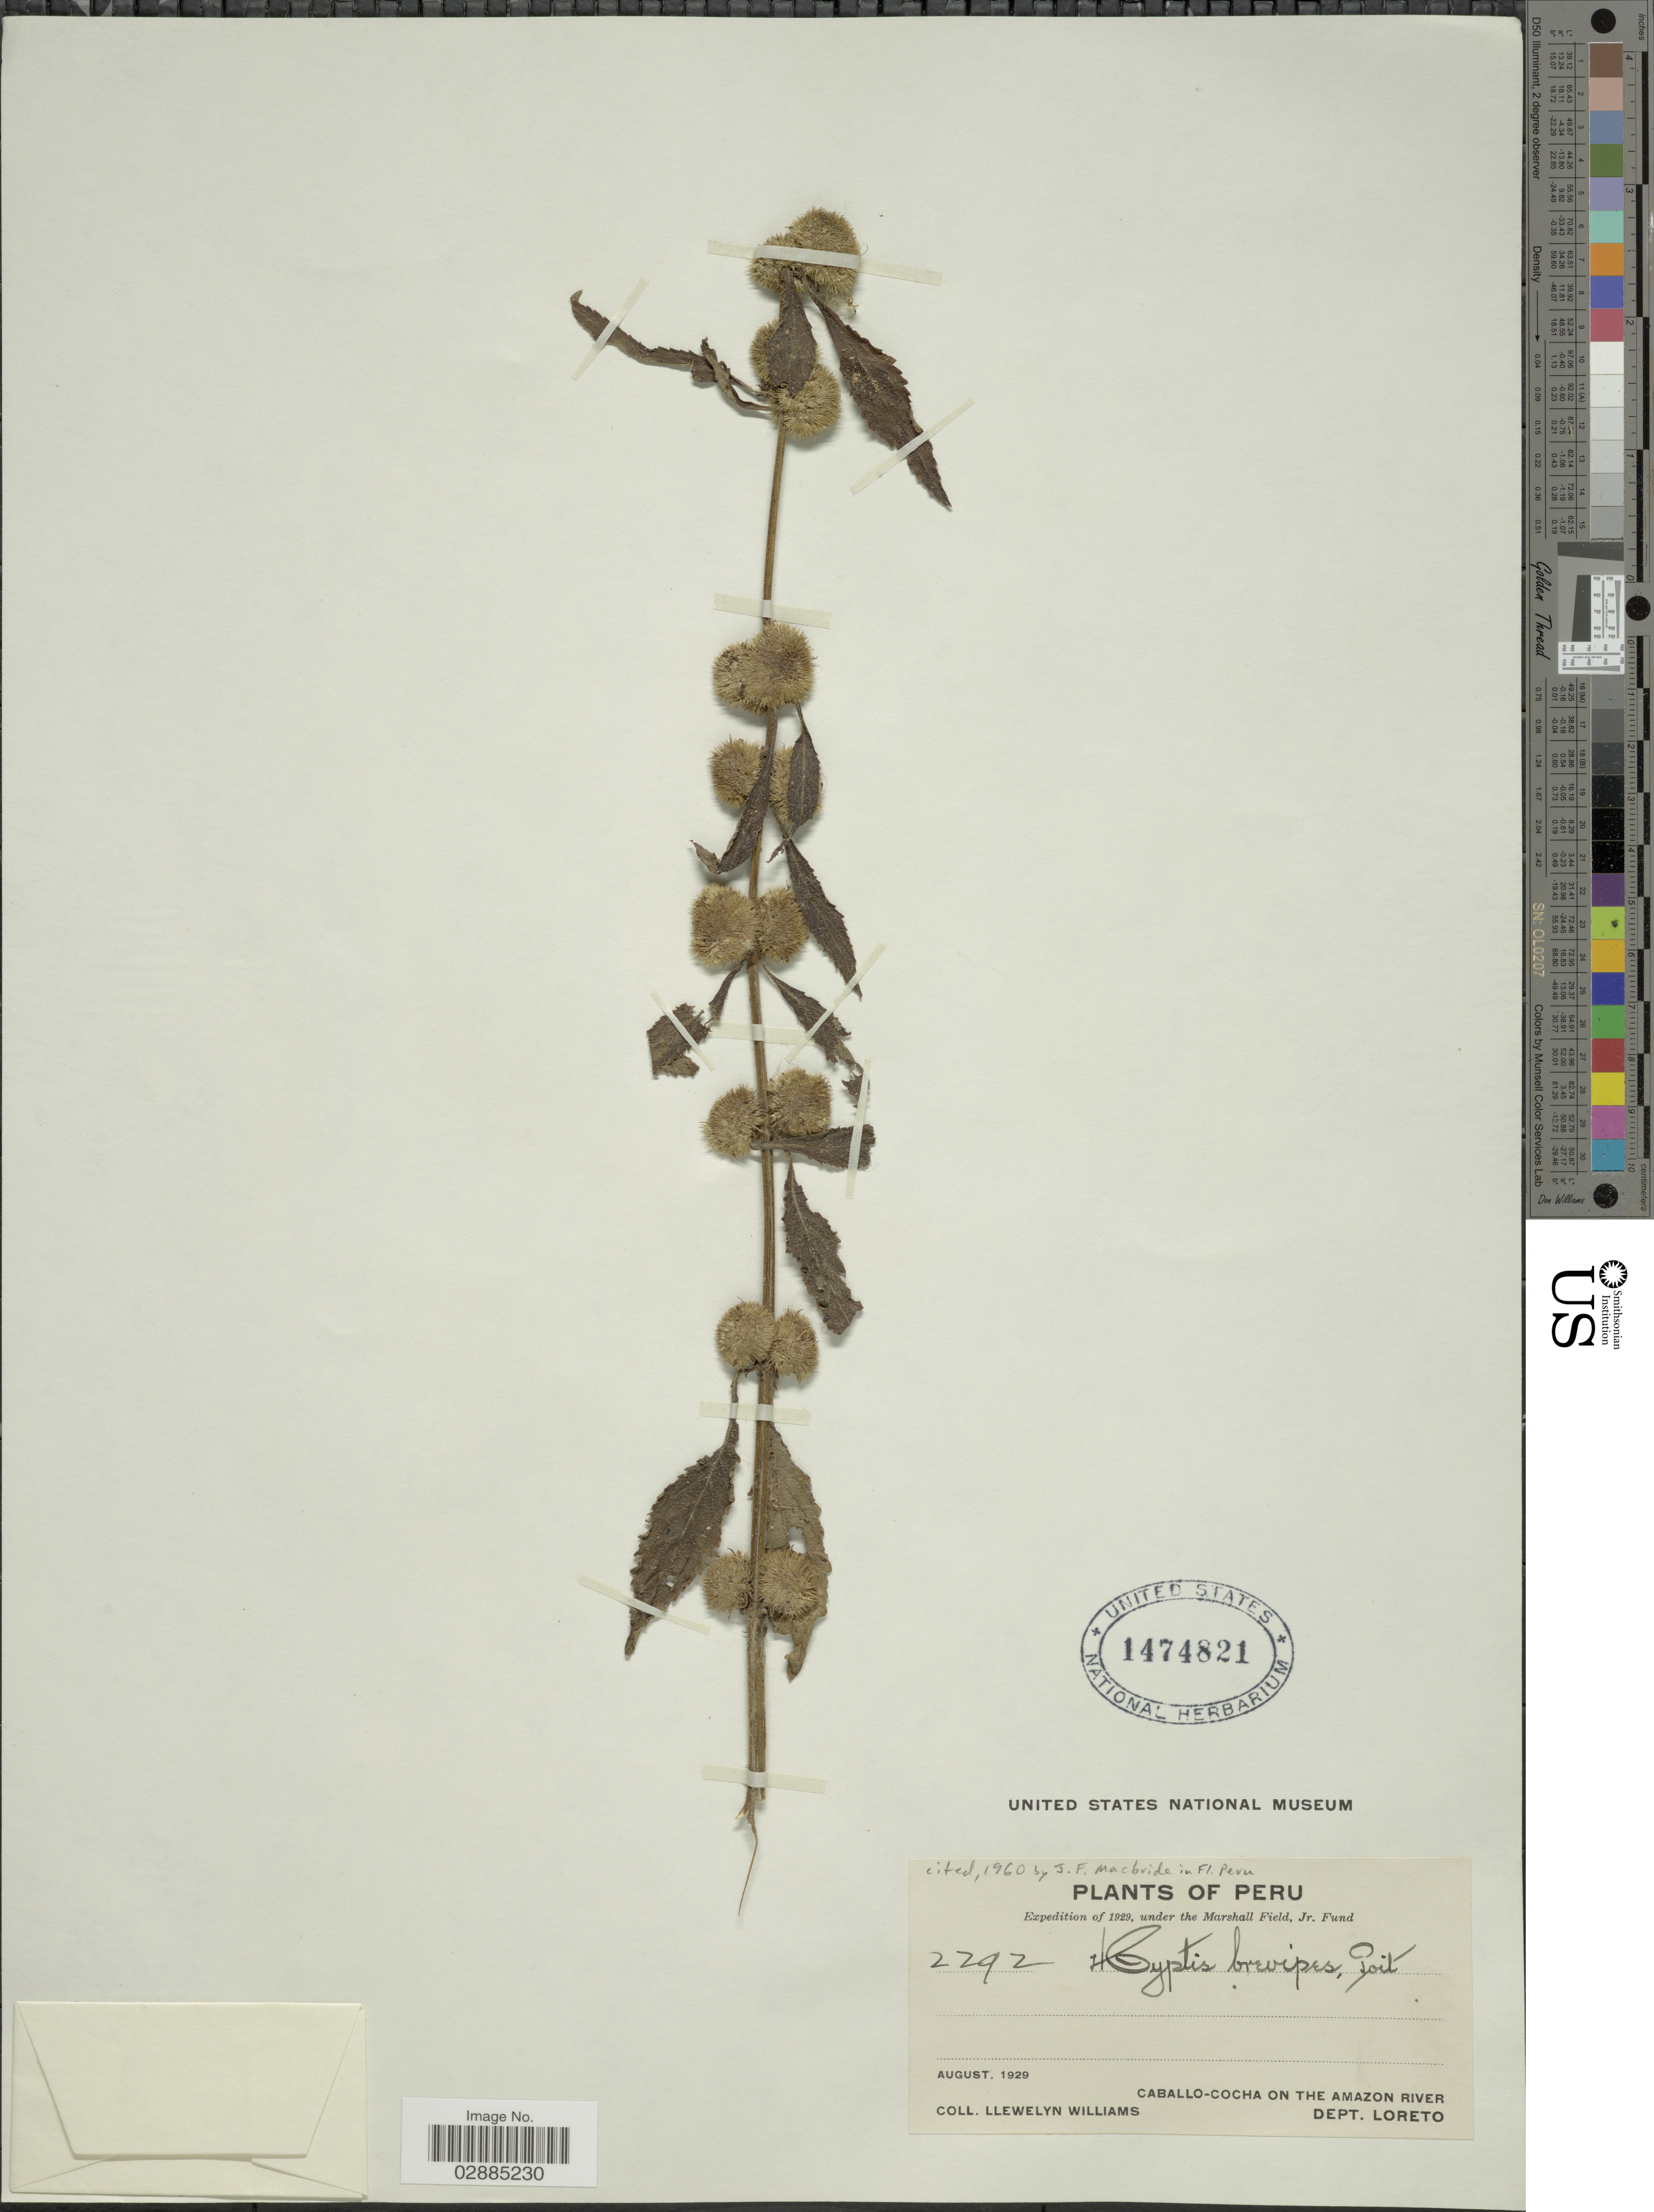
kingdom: Plantae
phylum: Tracheophyta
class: Magnoliopsida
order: Lamiales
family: Lamiaceae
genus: Hyptis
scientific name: Hyptis brevipes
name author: Poit.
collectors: Ll. Williams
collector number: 2292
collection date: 1929-08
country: Peru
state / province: Loreto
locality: Caballo-Choca on the Amazon River, Dept. Loreto.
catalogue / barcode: US 1474821